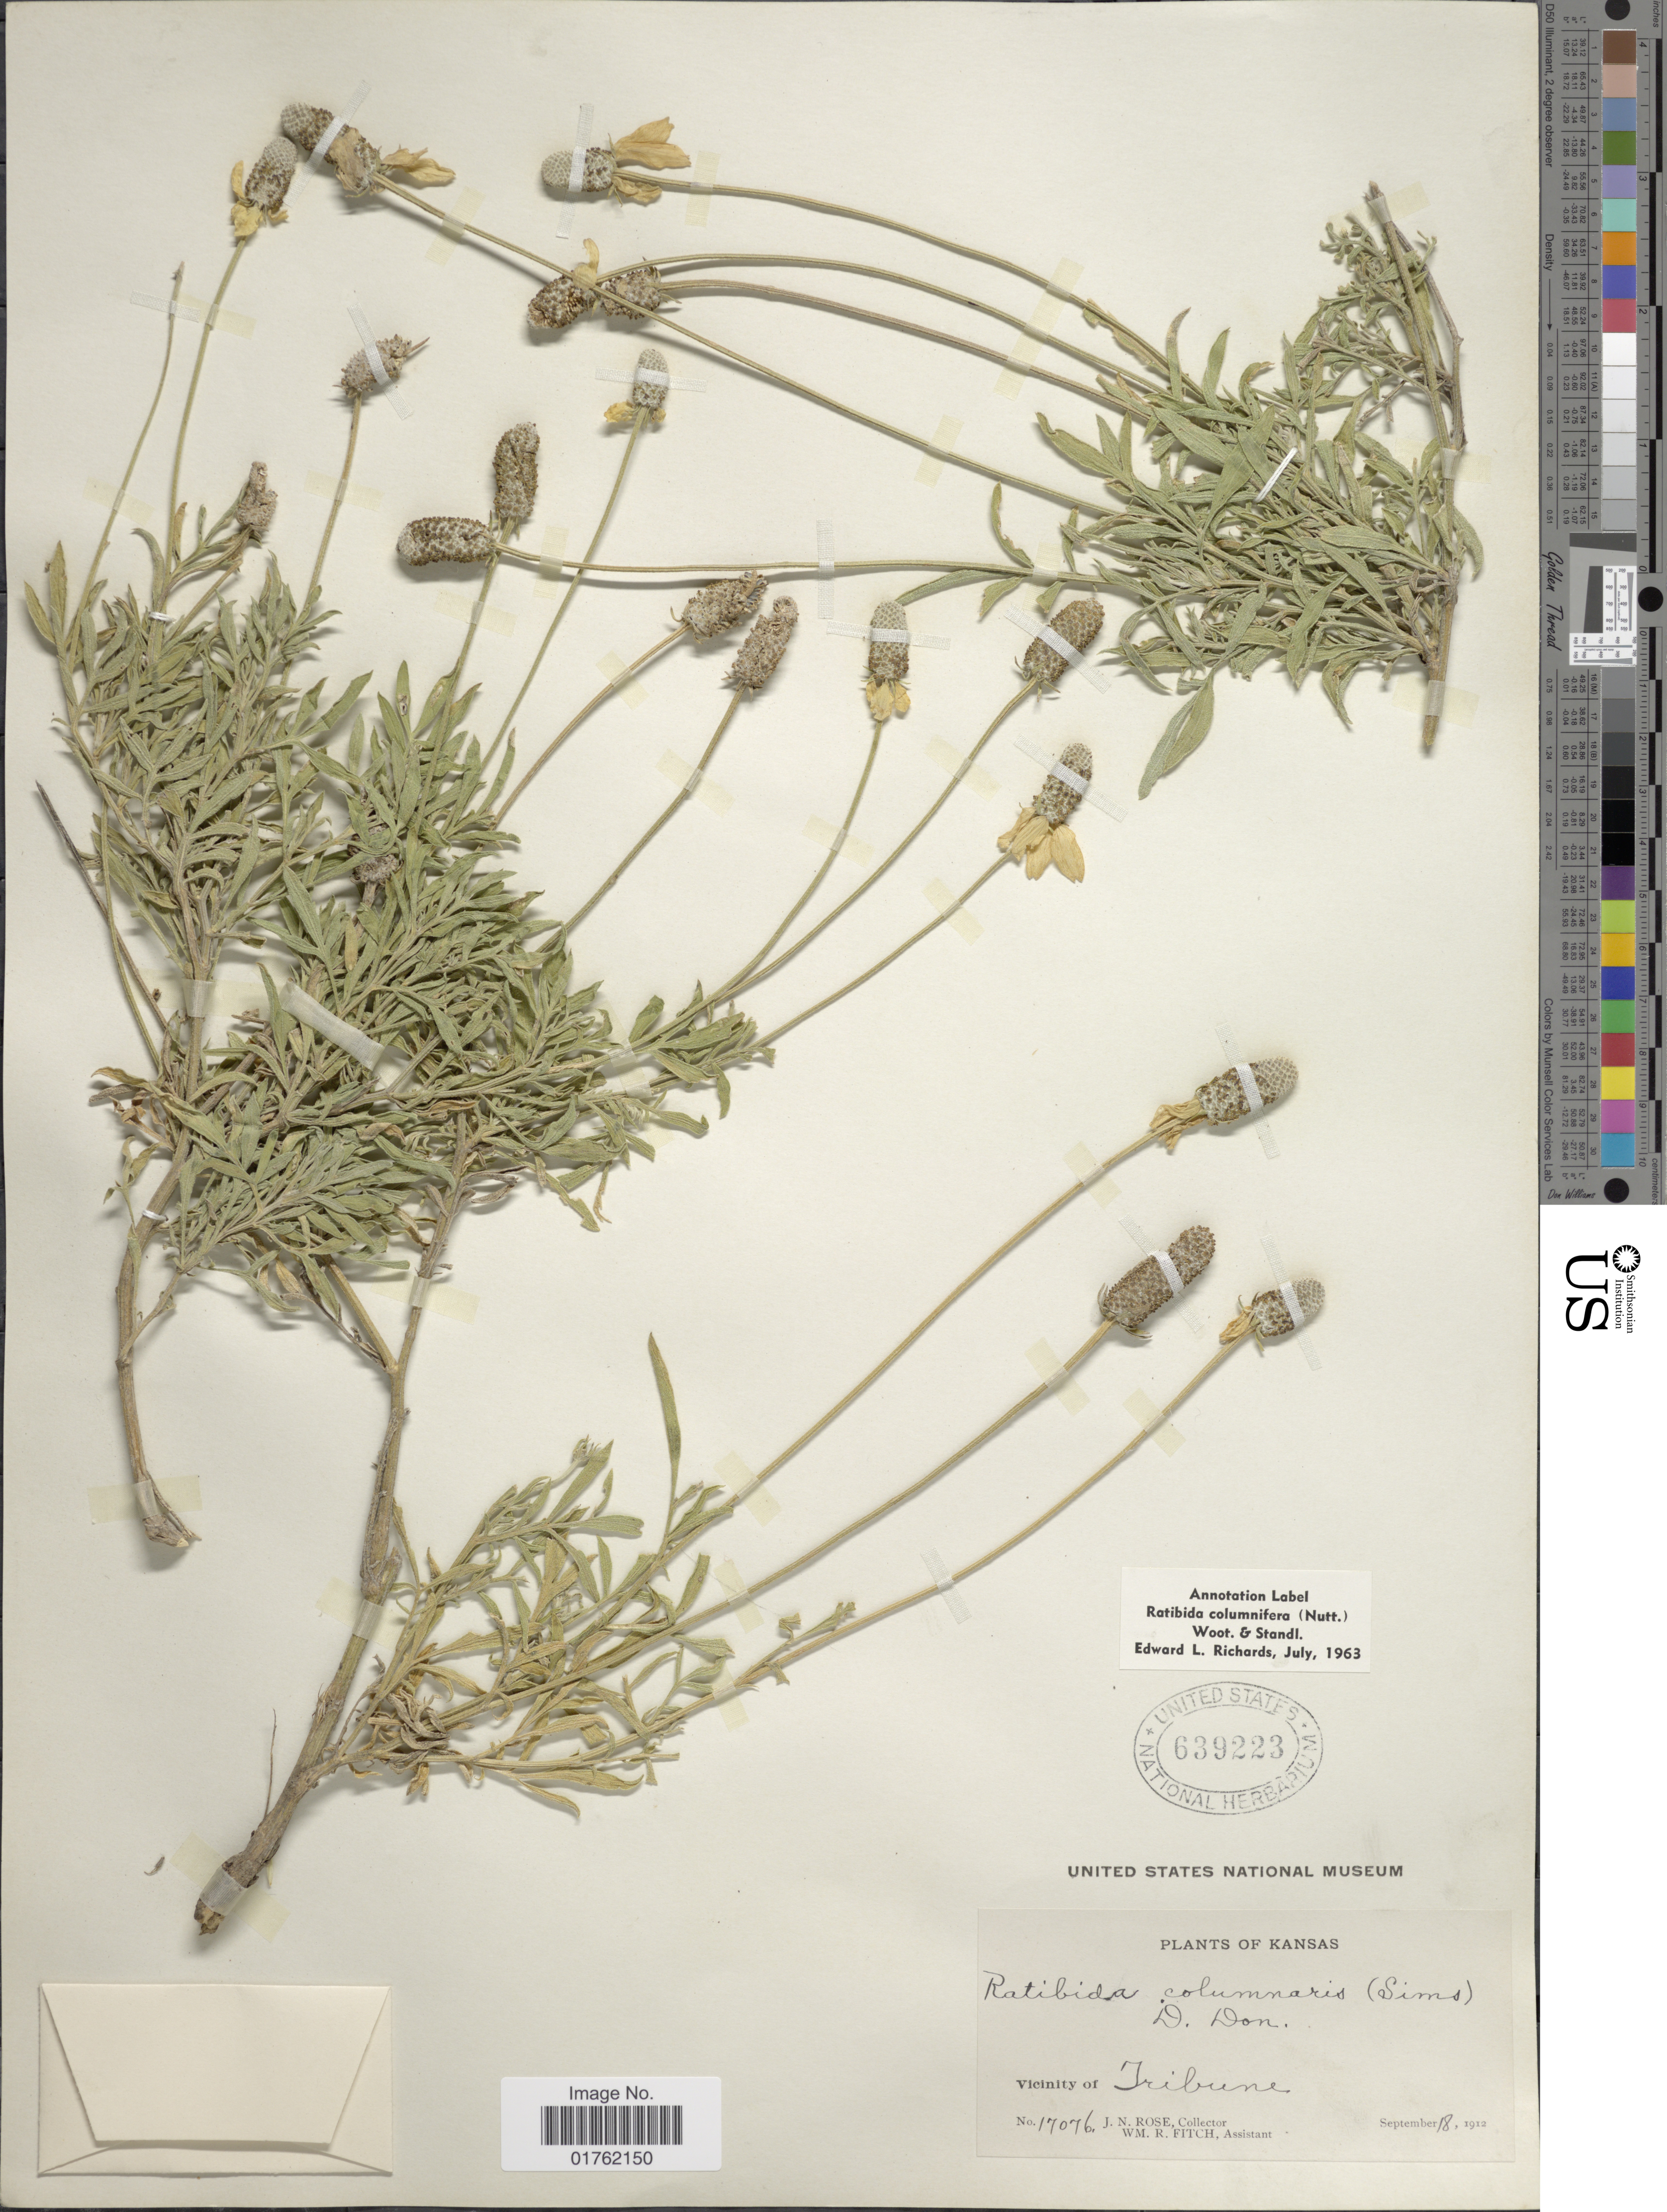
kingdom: Plantae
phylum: Tracheophyta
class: Magnoliopsida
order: Asterales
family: Asteraceae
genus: Ratibida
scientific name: Ratibida columnaris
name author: (Pursh) D. Don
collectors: J. N. Rose & W. R. Fitch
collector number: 17076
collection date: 1912-09-18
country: United States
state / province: Kansas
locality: Vicinity of Tribune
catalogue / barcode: US 639223